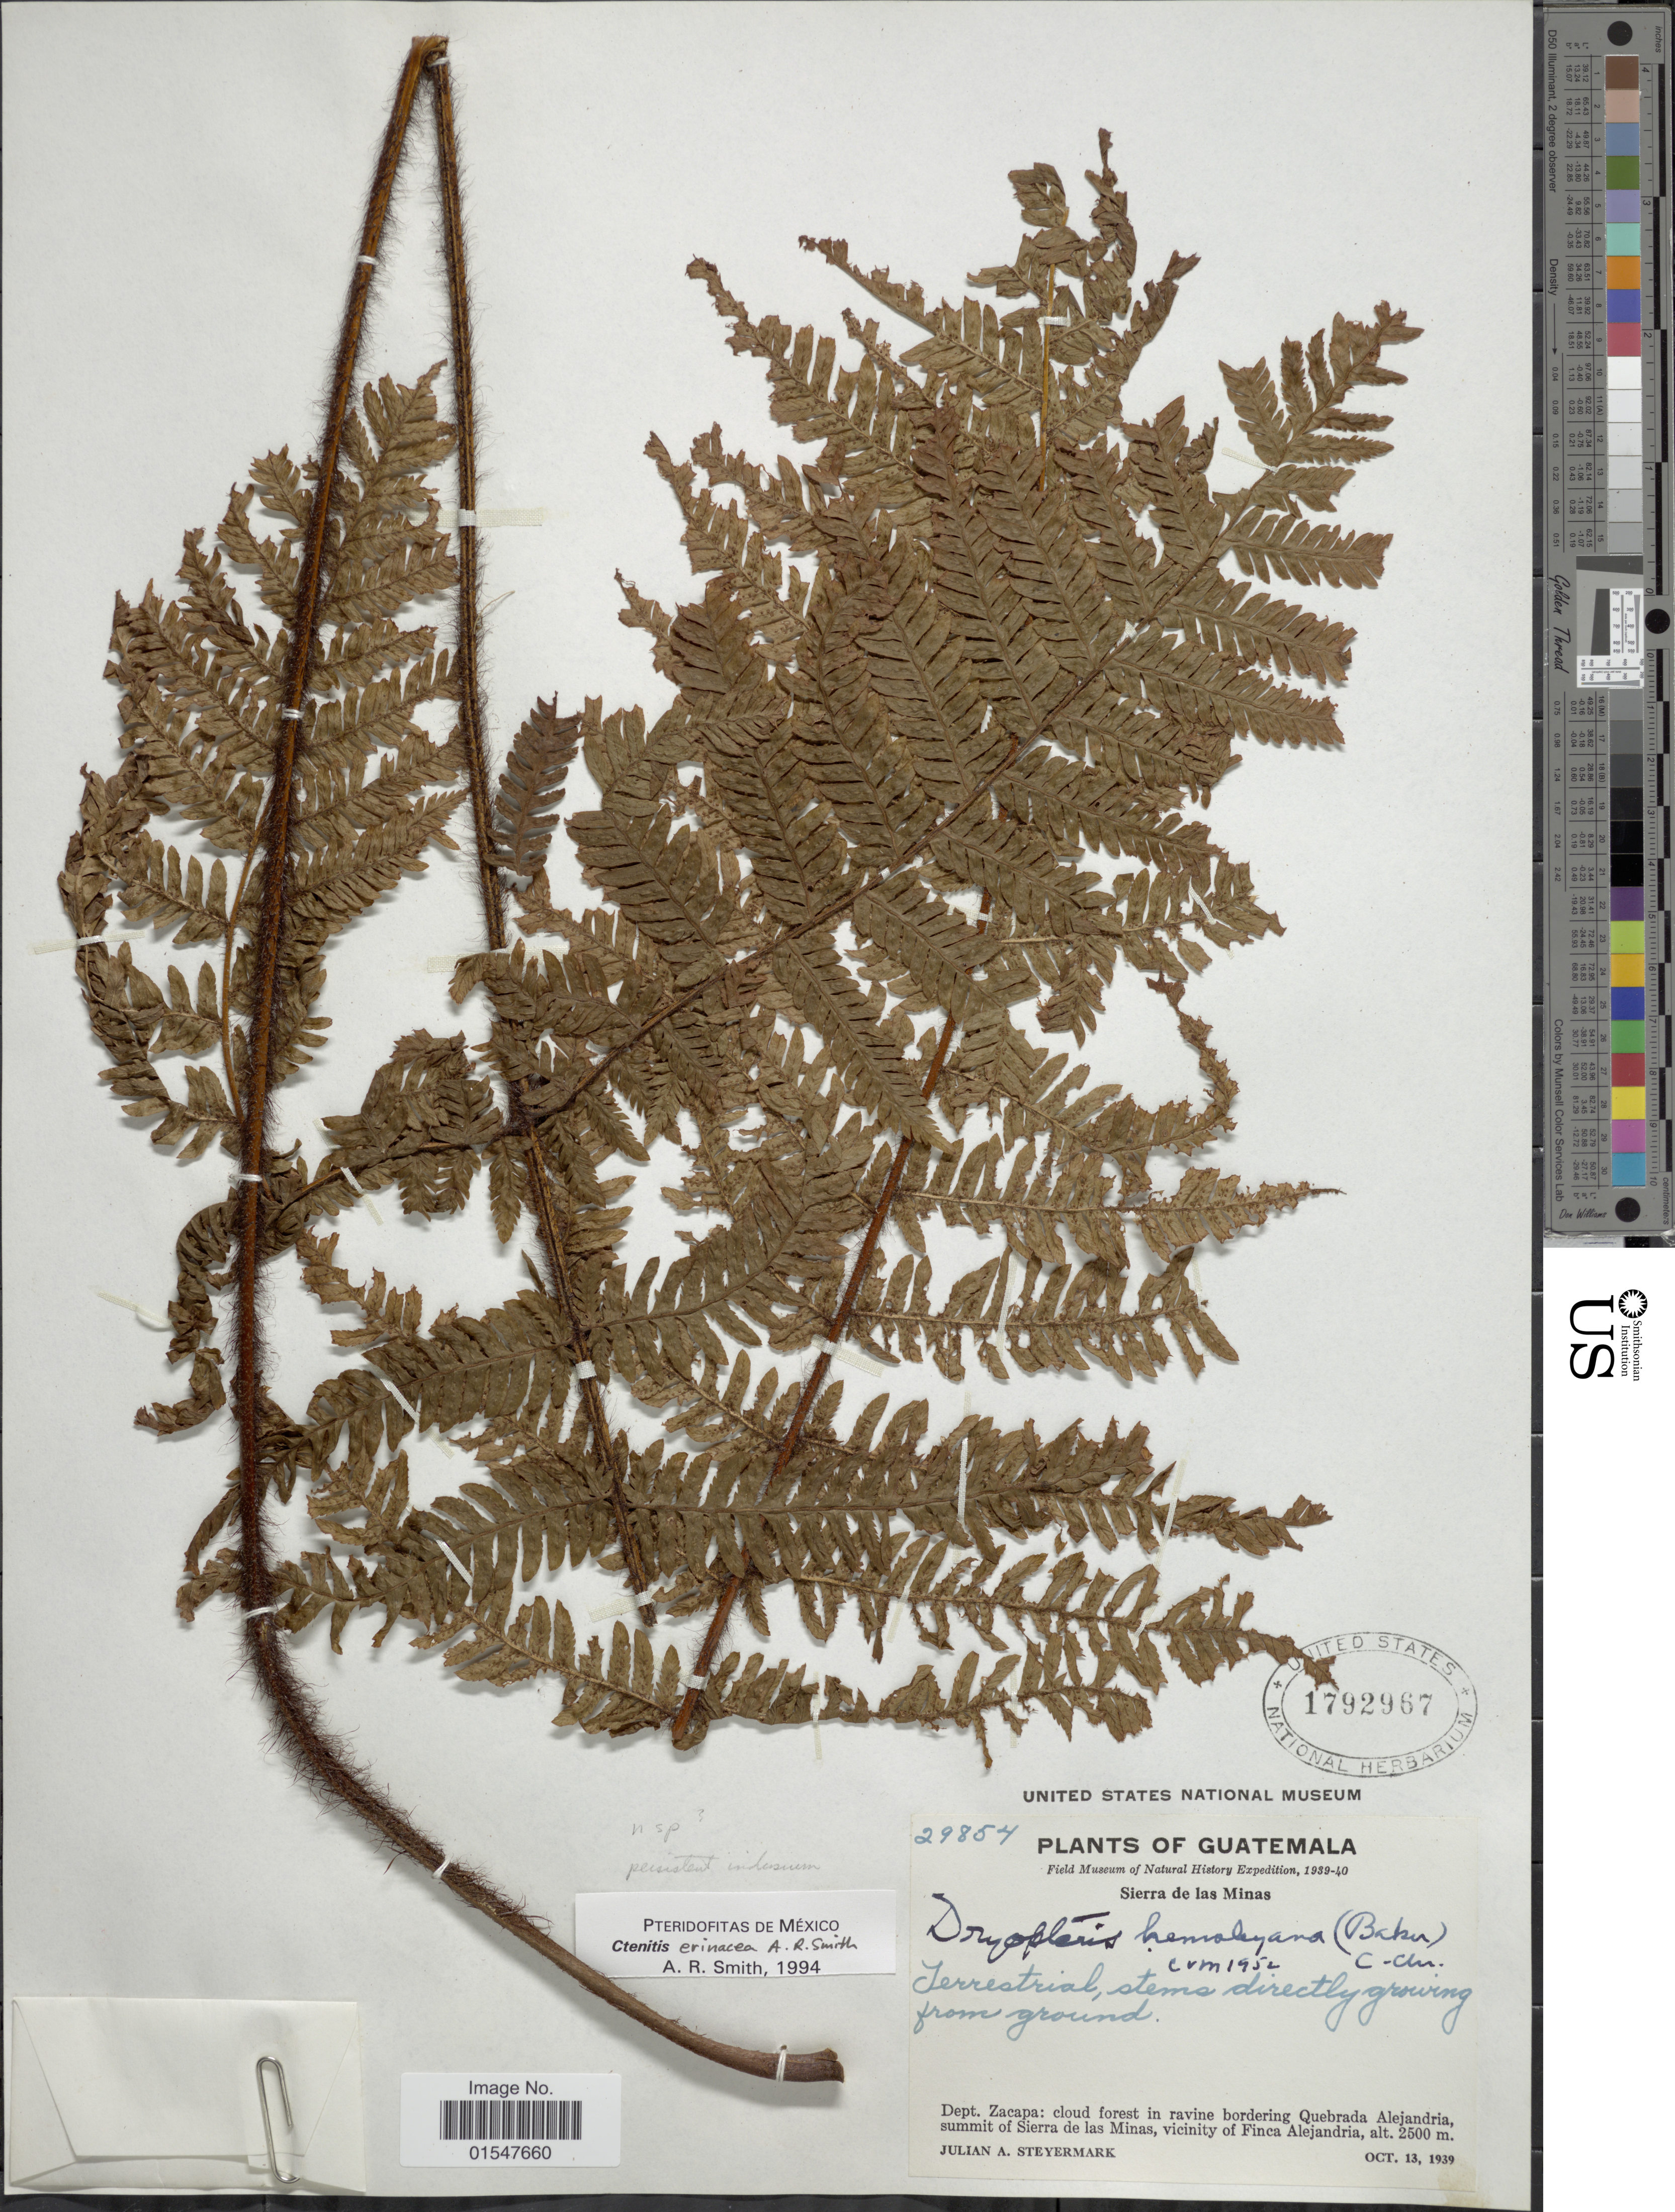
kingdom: Plantae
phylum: Tracheophyta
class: Polypodiopsida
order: Polypodiales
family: Dryopteridaceae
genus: Ctenitis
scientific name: Ctenitis erinacea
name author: A.R. Sm.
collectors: J. Steyermark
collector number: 29854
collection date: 1939-10-13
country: Guatemala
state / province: Zacapa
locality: Sierra de las Minas. Dept. Zapaca; cloud forest in ravine bordering Quebrada Alejandria, summit of Sierra de las Minas, vicinity of Finca Alejandria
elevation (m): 2500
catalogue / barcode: US 1792967